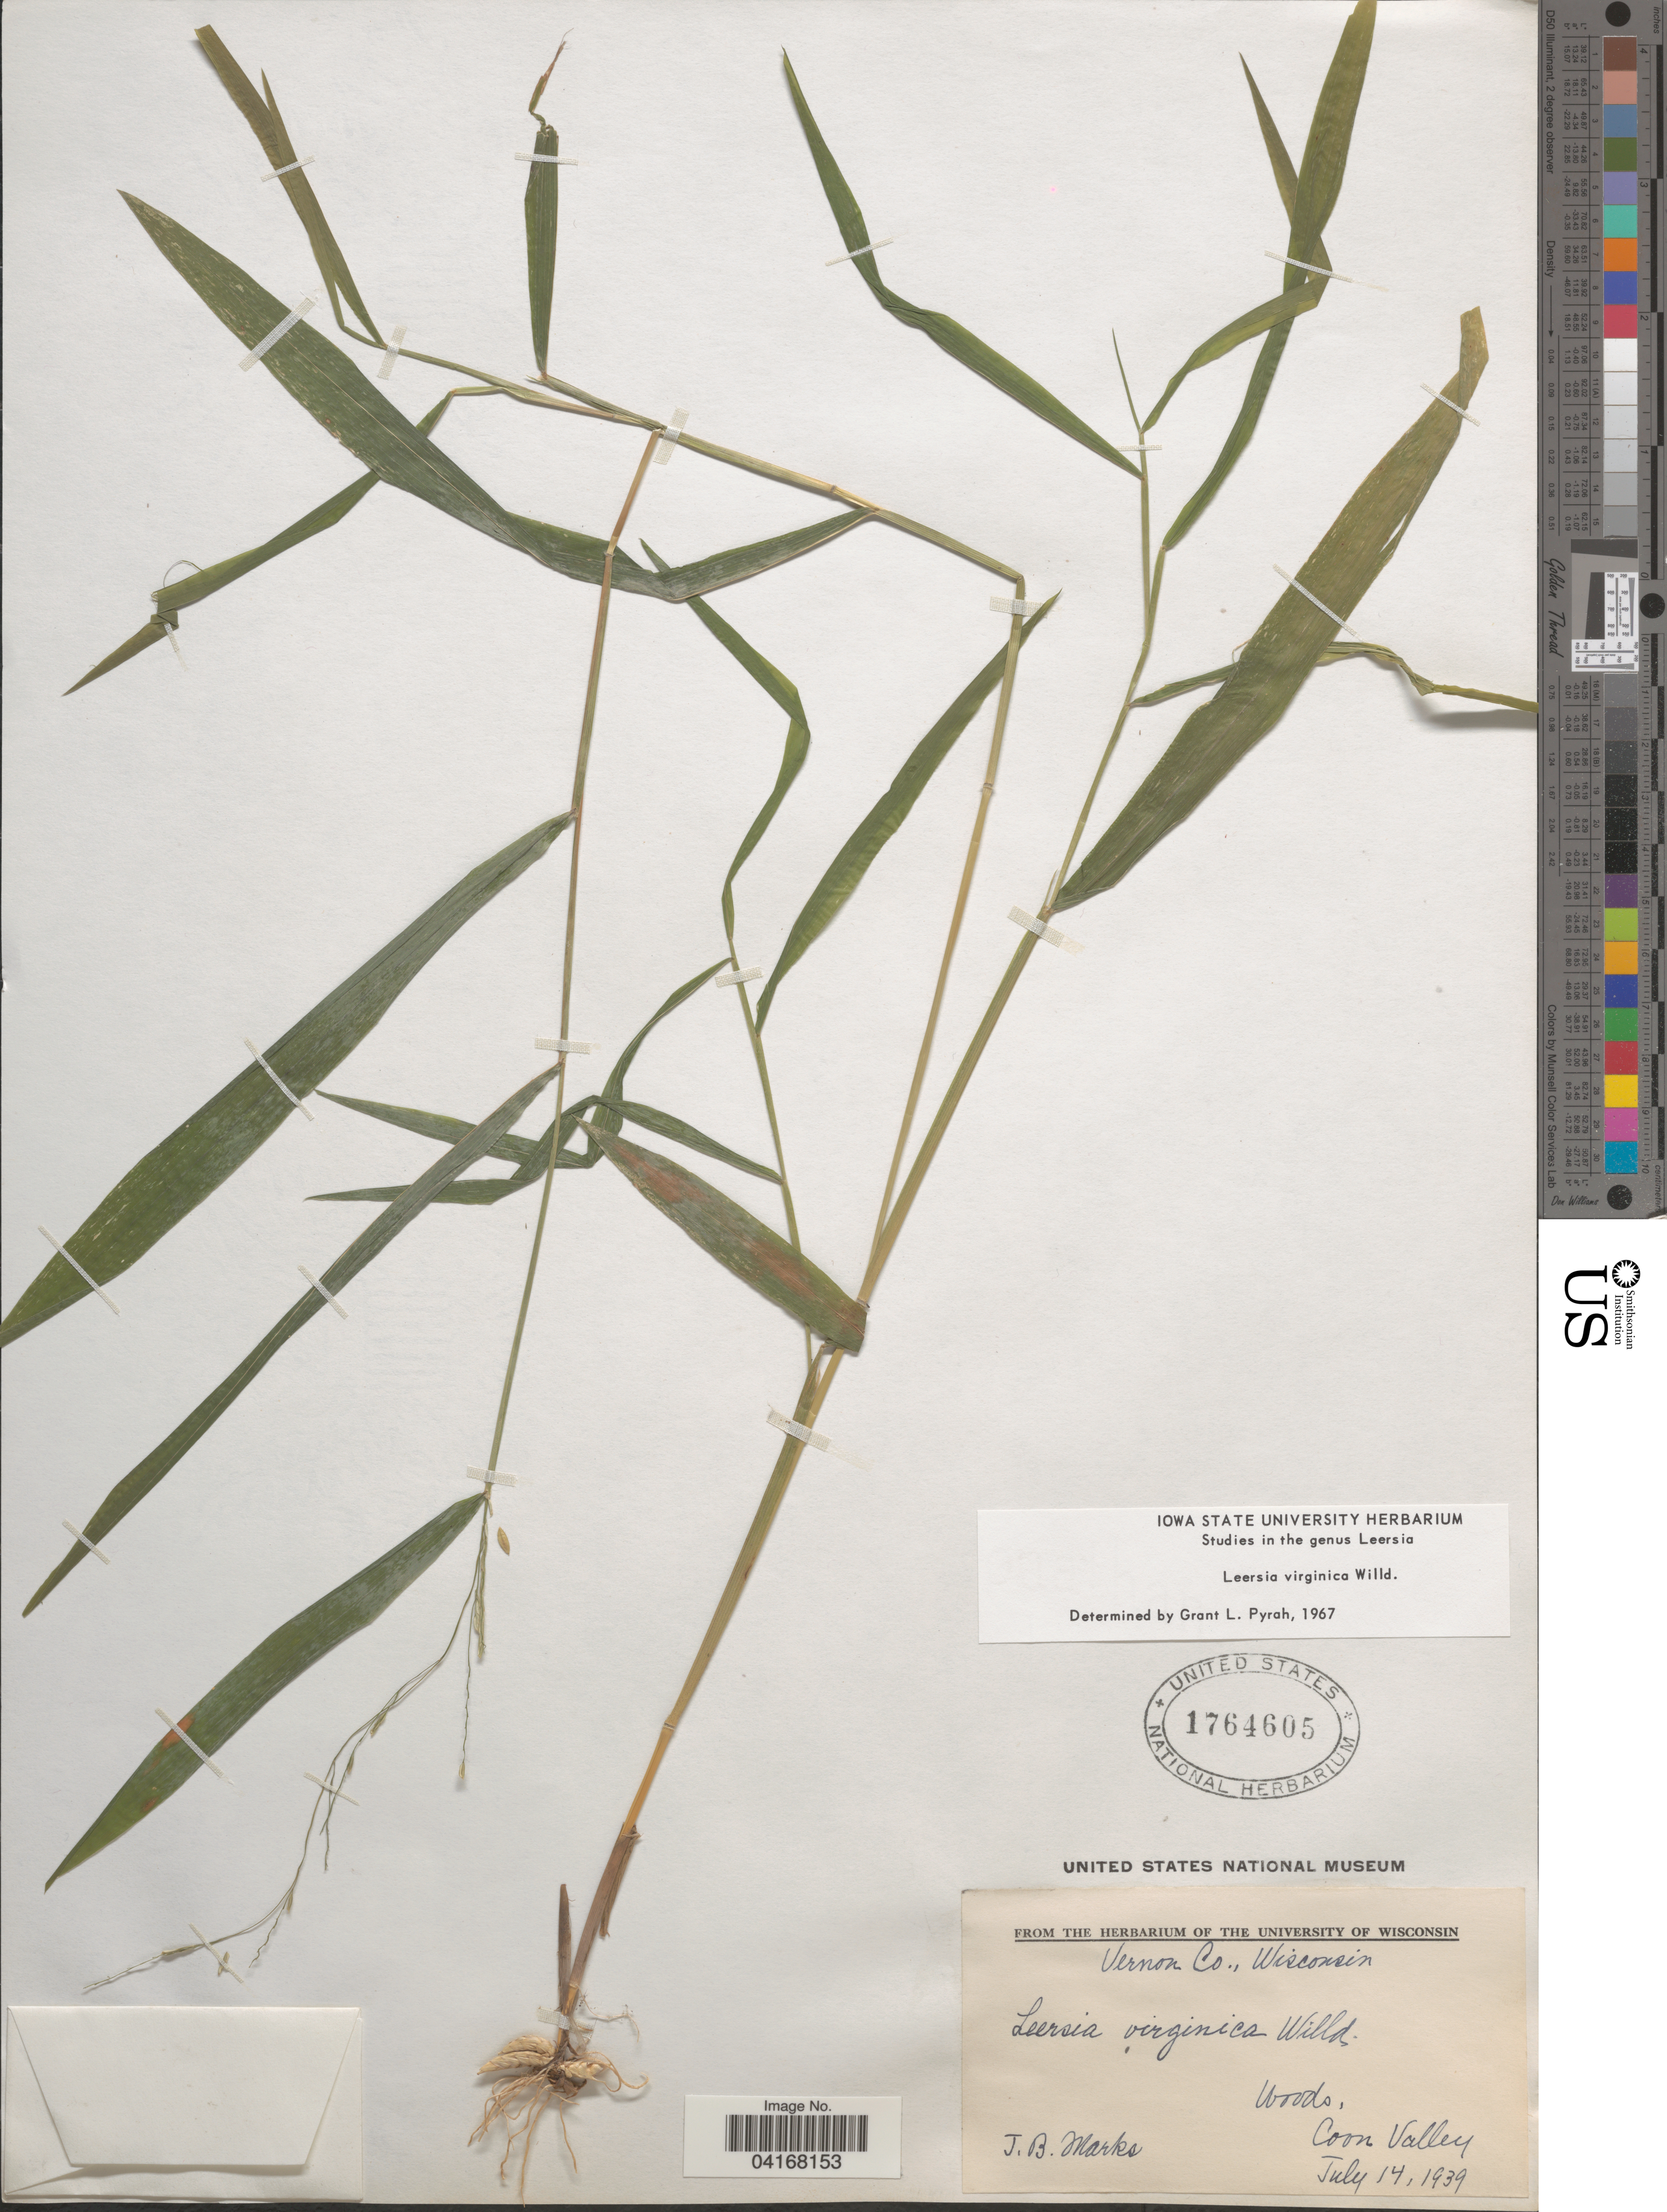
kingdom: Plantae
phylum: Tracheophyta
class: Liliopsida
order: Poales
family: Poaceae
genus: Leersia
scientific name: Leersia virginica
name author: Willd.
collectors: J. Marks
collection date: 1939-07-14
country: United States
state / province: Wisconsin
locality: Vernon Co. Woods, Coon Valley.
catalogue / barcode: US 1764605